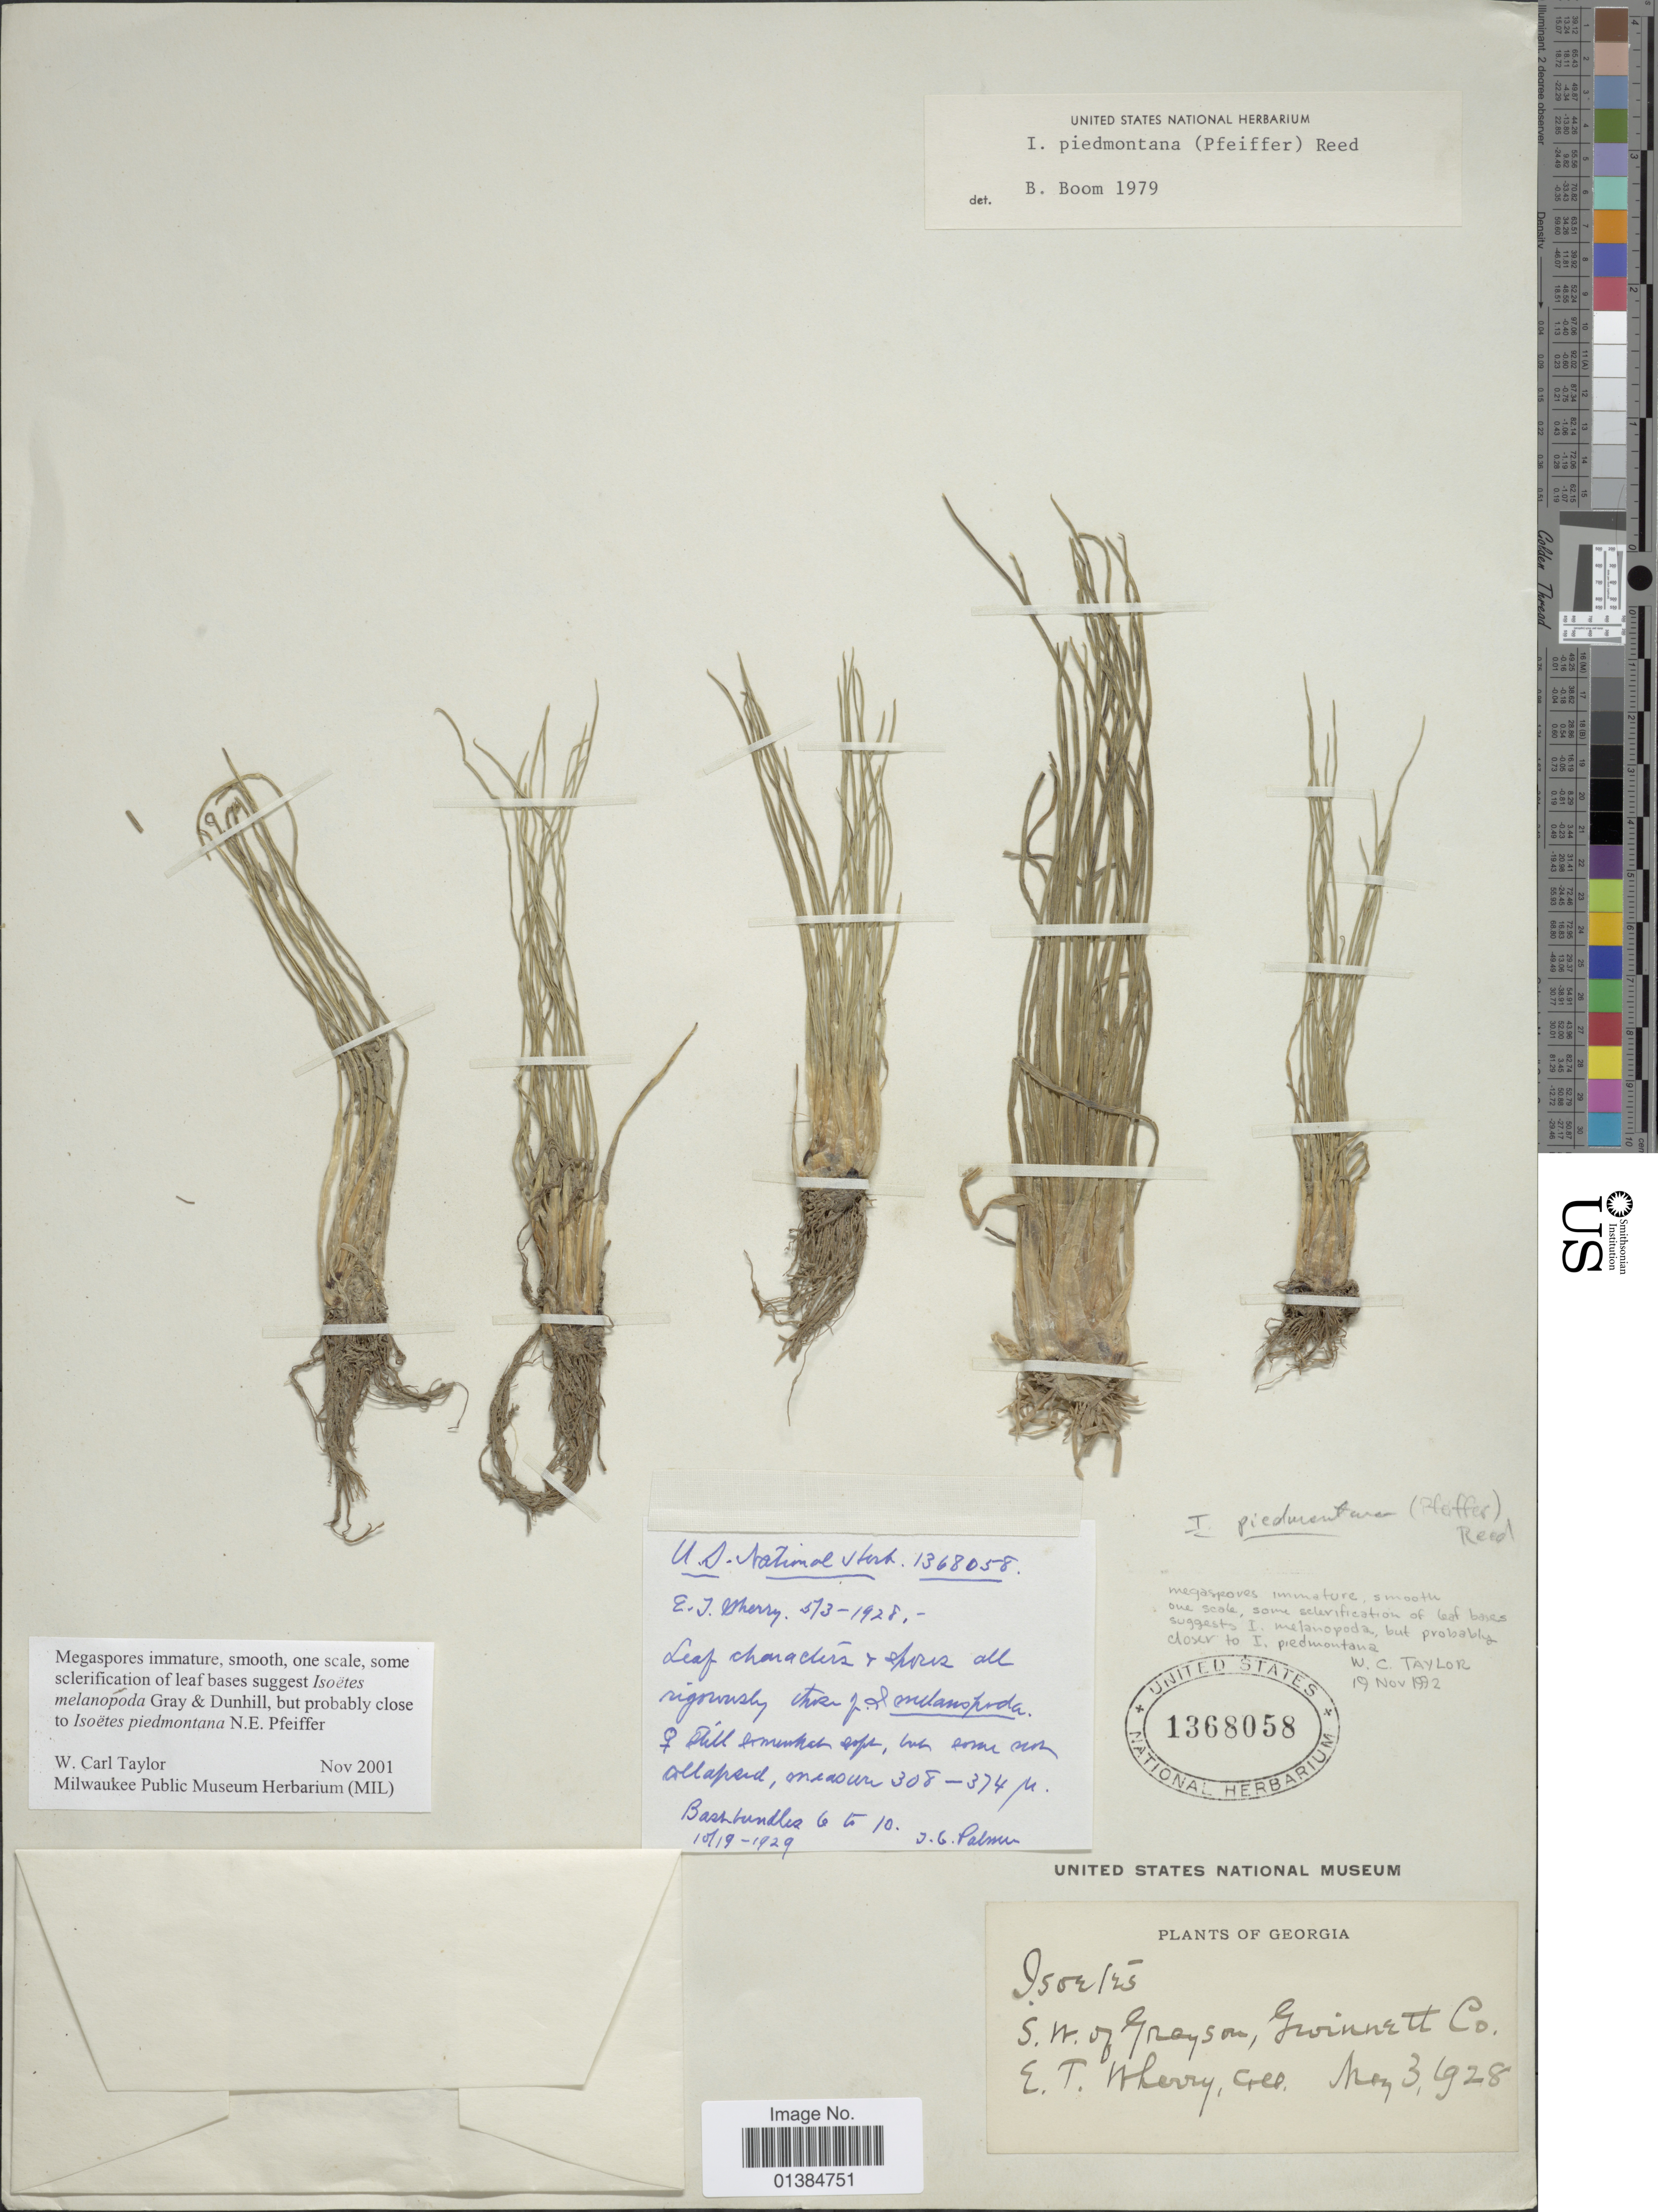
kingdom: Plantae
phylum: Tracheophyta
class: Lycopodiopsida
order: Isoetales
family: Isoetaceae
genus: Isoetes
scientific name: Isoetes piedmontana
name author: (N. Pfeiff.) C.F. Reed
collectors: E. T. Wherry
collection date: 1928-05-03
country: United States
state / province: Georgia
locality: S.W. of Grayson, Gwinnett Co.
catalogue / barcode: US 1368058